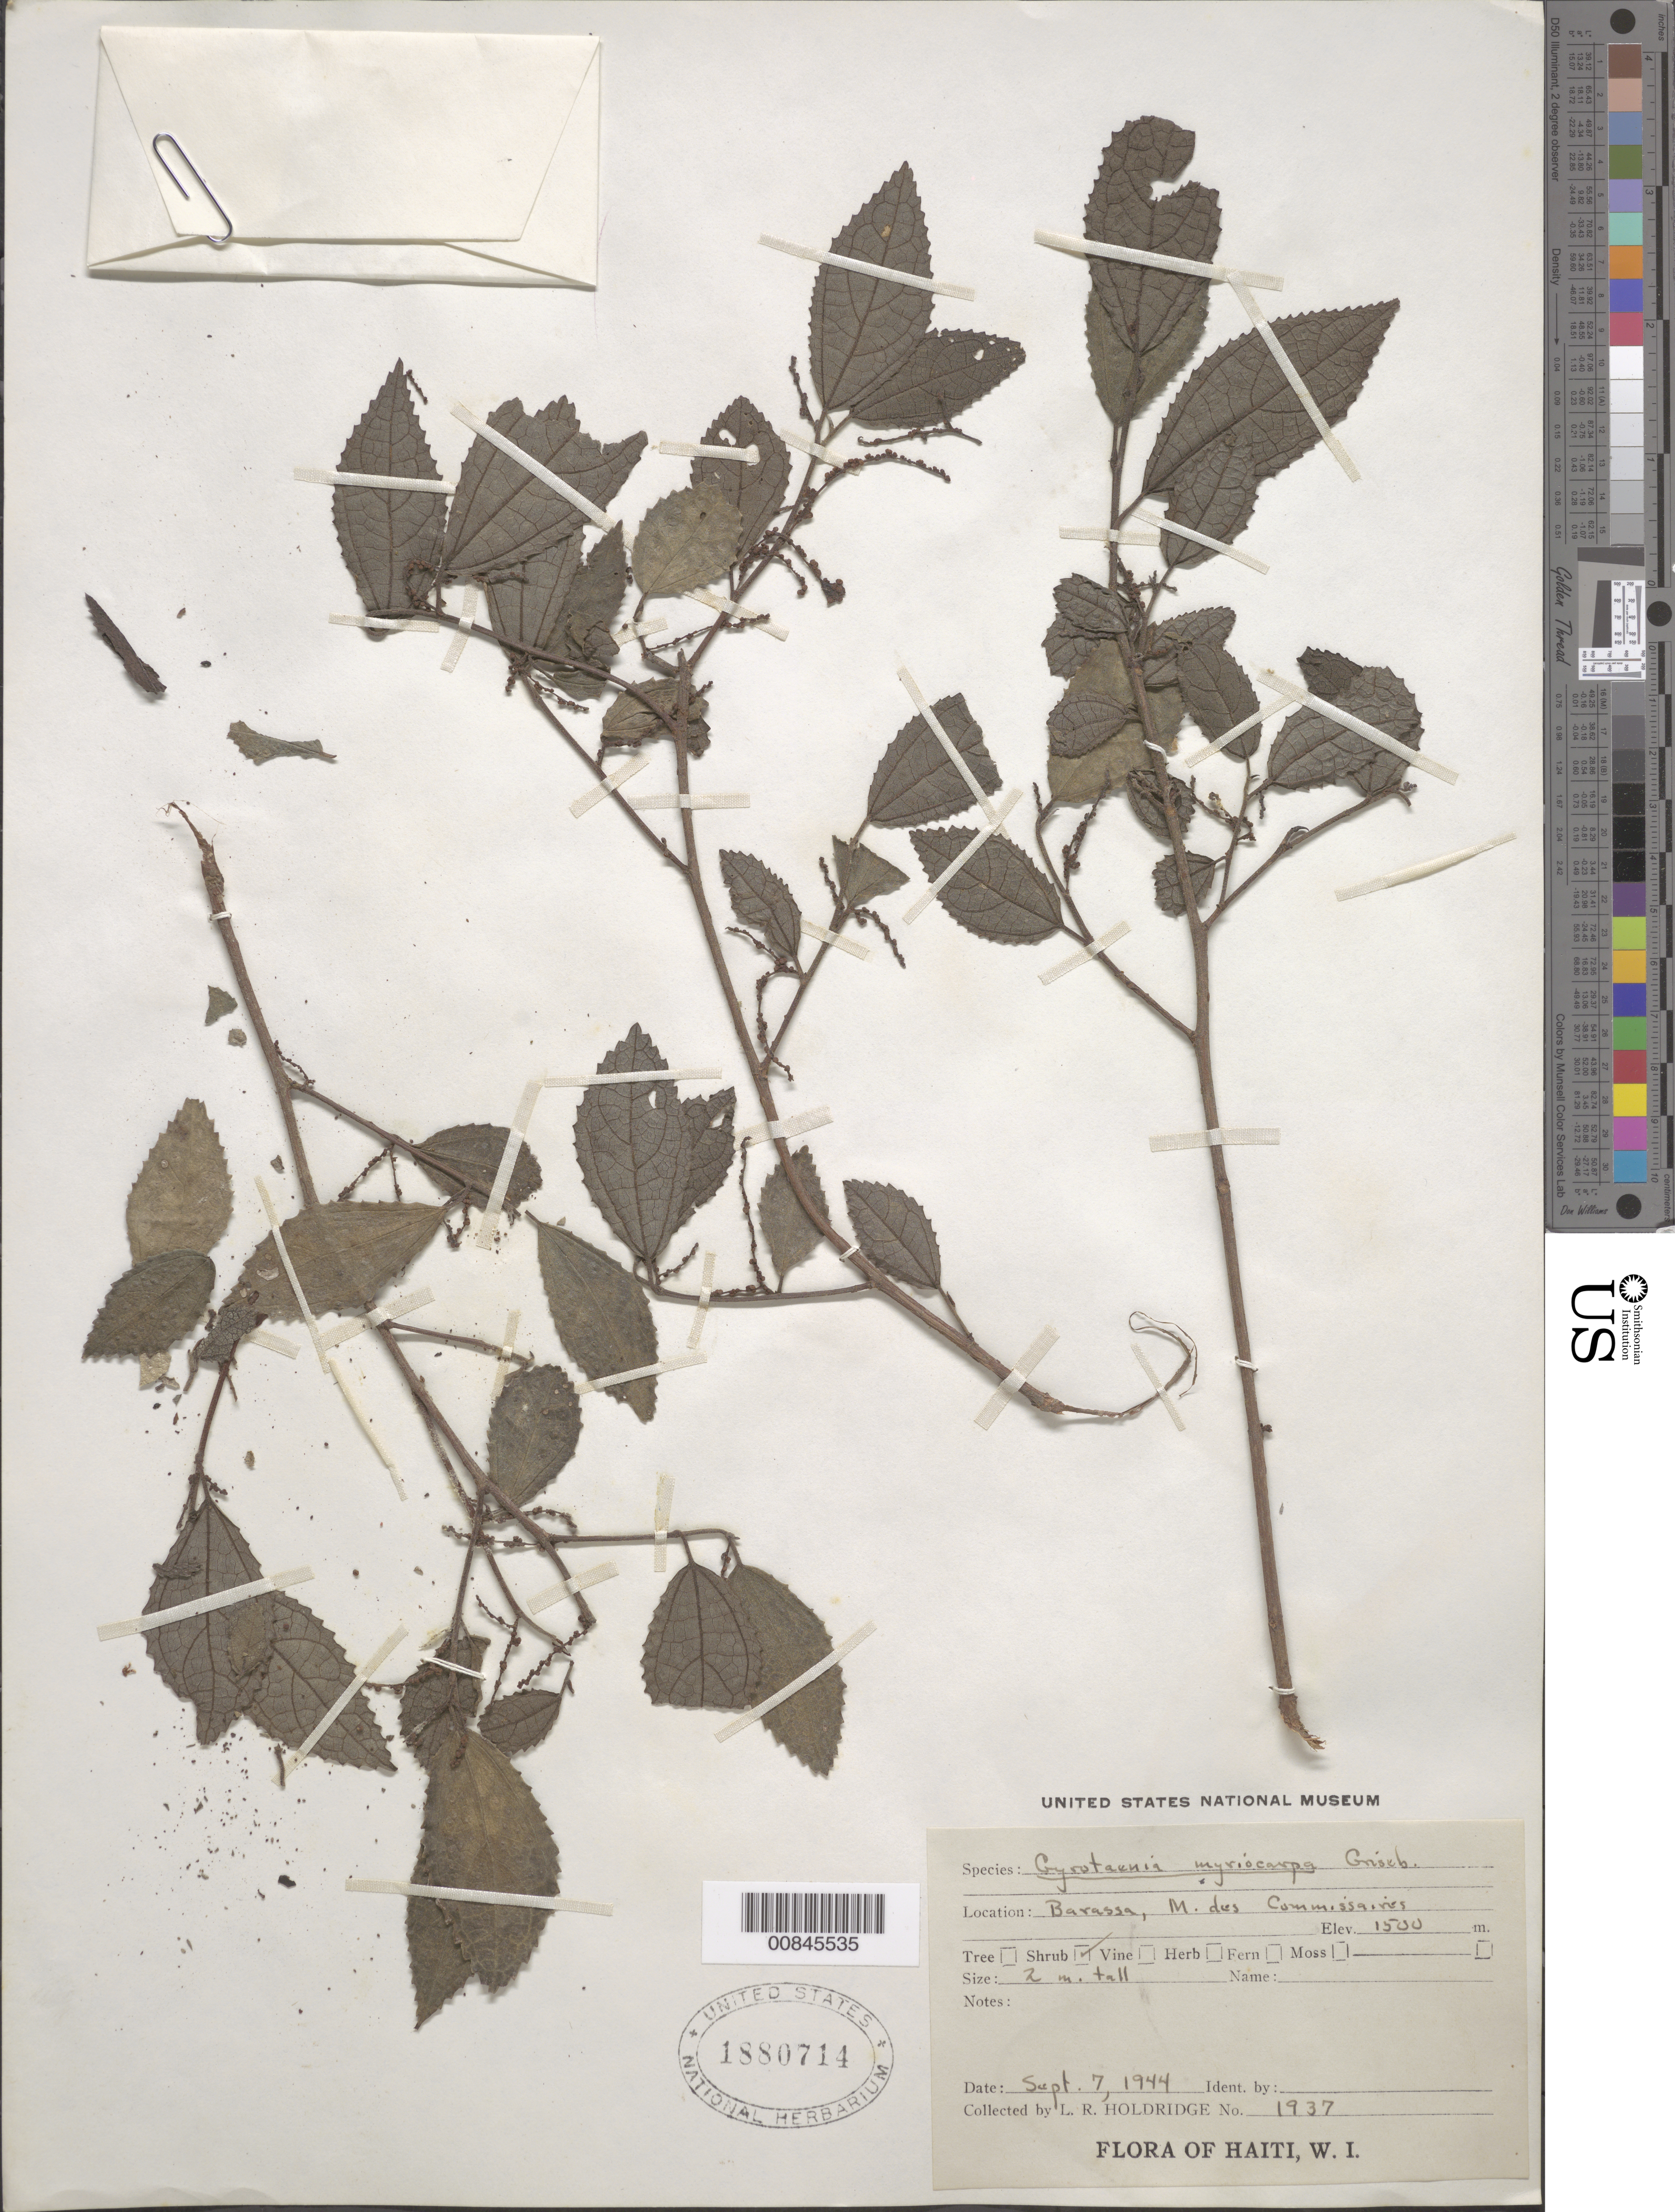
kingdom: Plantae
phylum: Tracheophyta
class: Magnoliopsida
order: Rosales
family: Urticaceae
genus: Gyrotaenia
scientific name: Gyrotaenia myriocarpa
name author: Griseb.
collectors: L. Holdridge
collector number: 1937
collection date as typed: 07 Sep 1944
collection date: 1944-09-07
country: Haiti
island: Hispaniola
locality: Barassa, M. des Commissaires.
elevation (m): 1500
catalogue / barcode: US 1880714